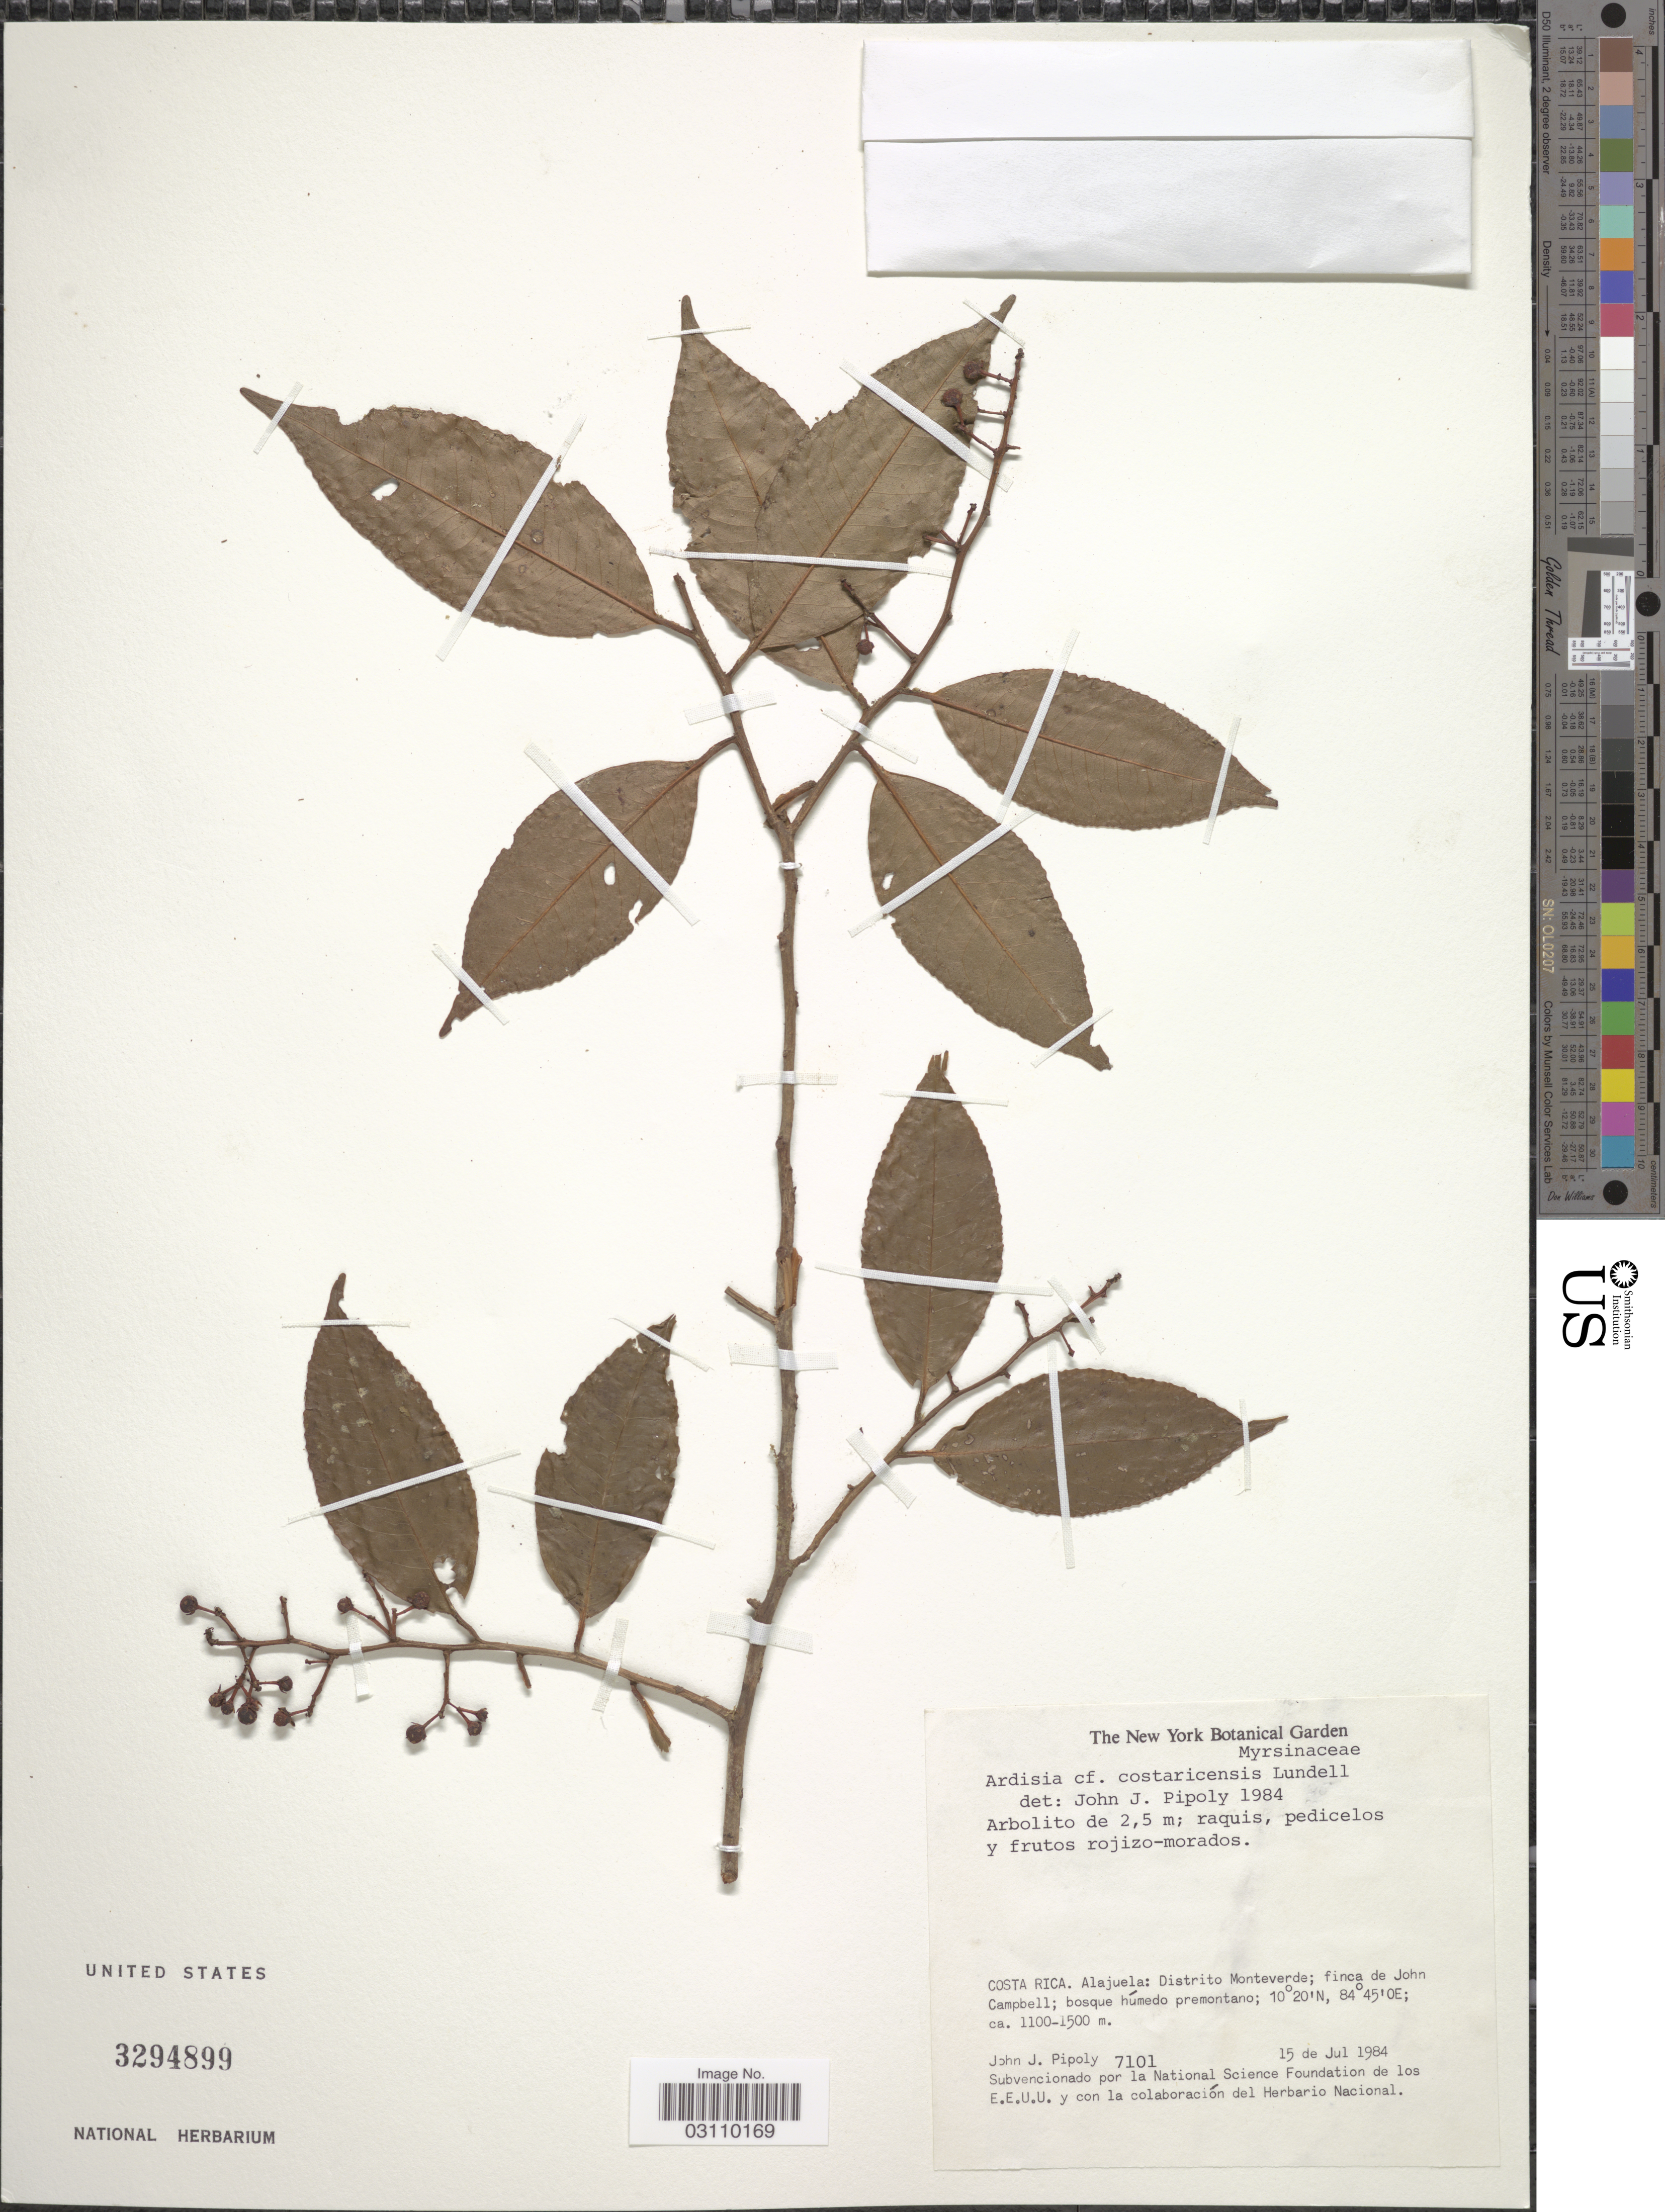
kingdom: Plantae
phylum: Tracheophyta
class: Magnoliopsida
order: Ericales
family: Primulaceae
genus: Ardisia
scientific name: Ardisia costaricensis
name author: Lundell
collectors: J. J. Pipoly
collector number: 7101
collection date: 1984-07-15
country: Costa Rica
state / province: Alajuela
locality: Distrito Monteverde; finca de John Campbell.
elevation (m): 1100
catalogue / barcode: US 3294899